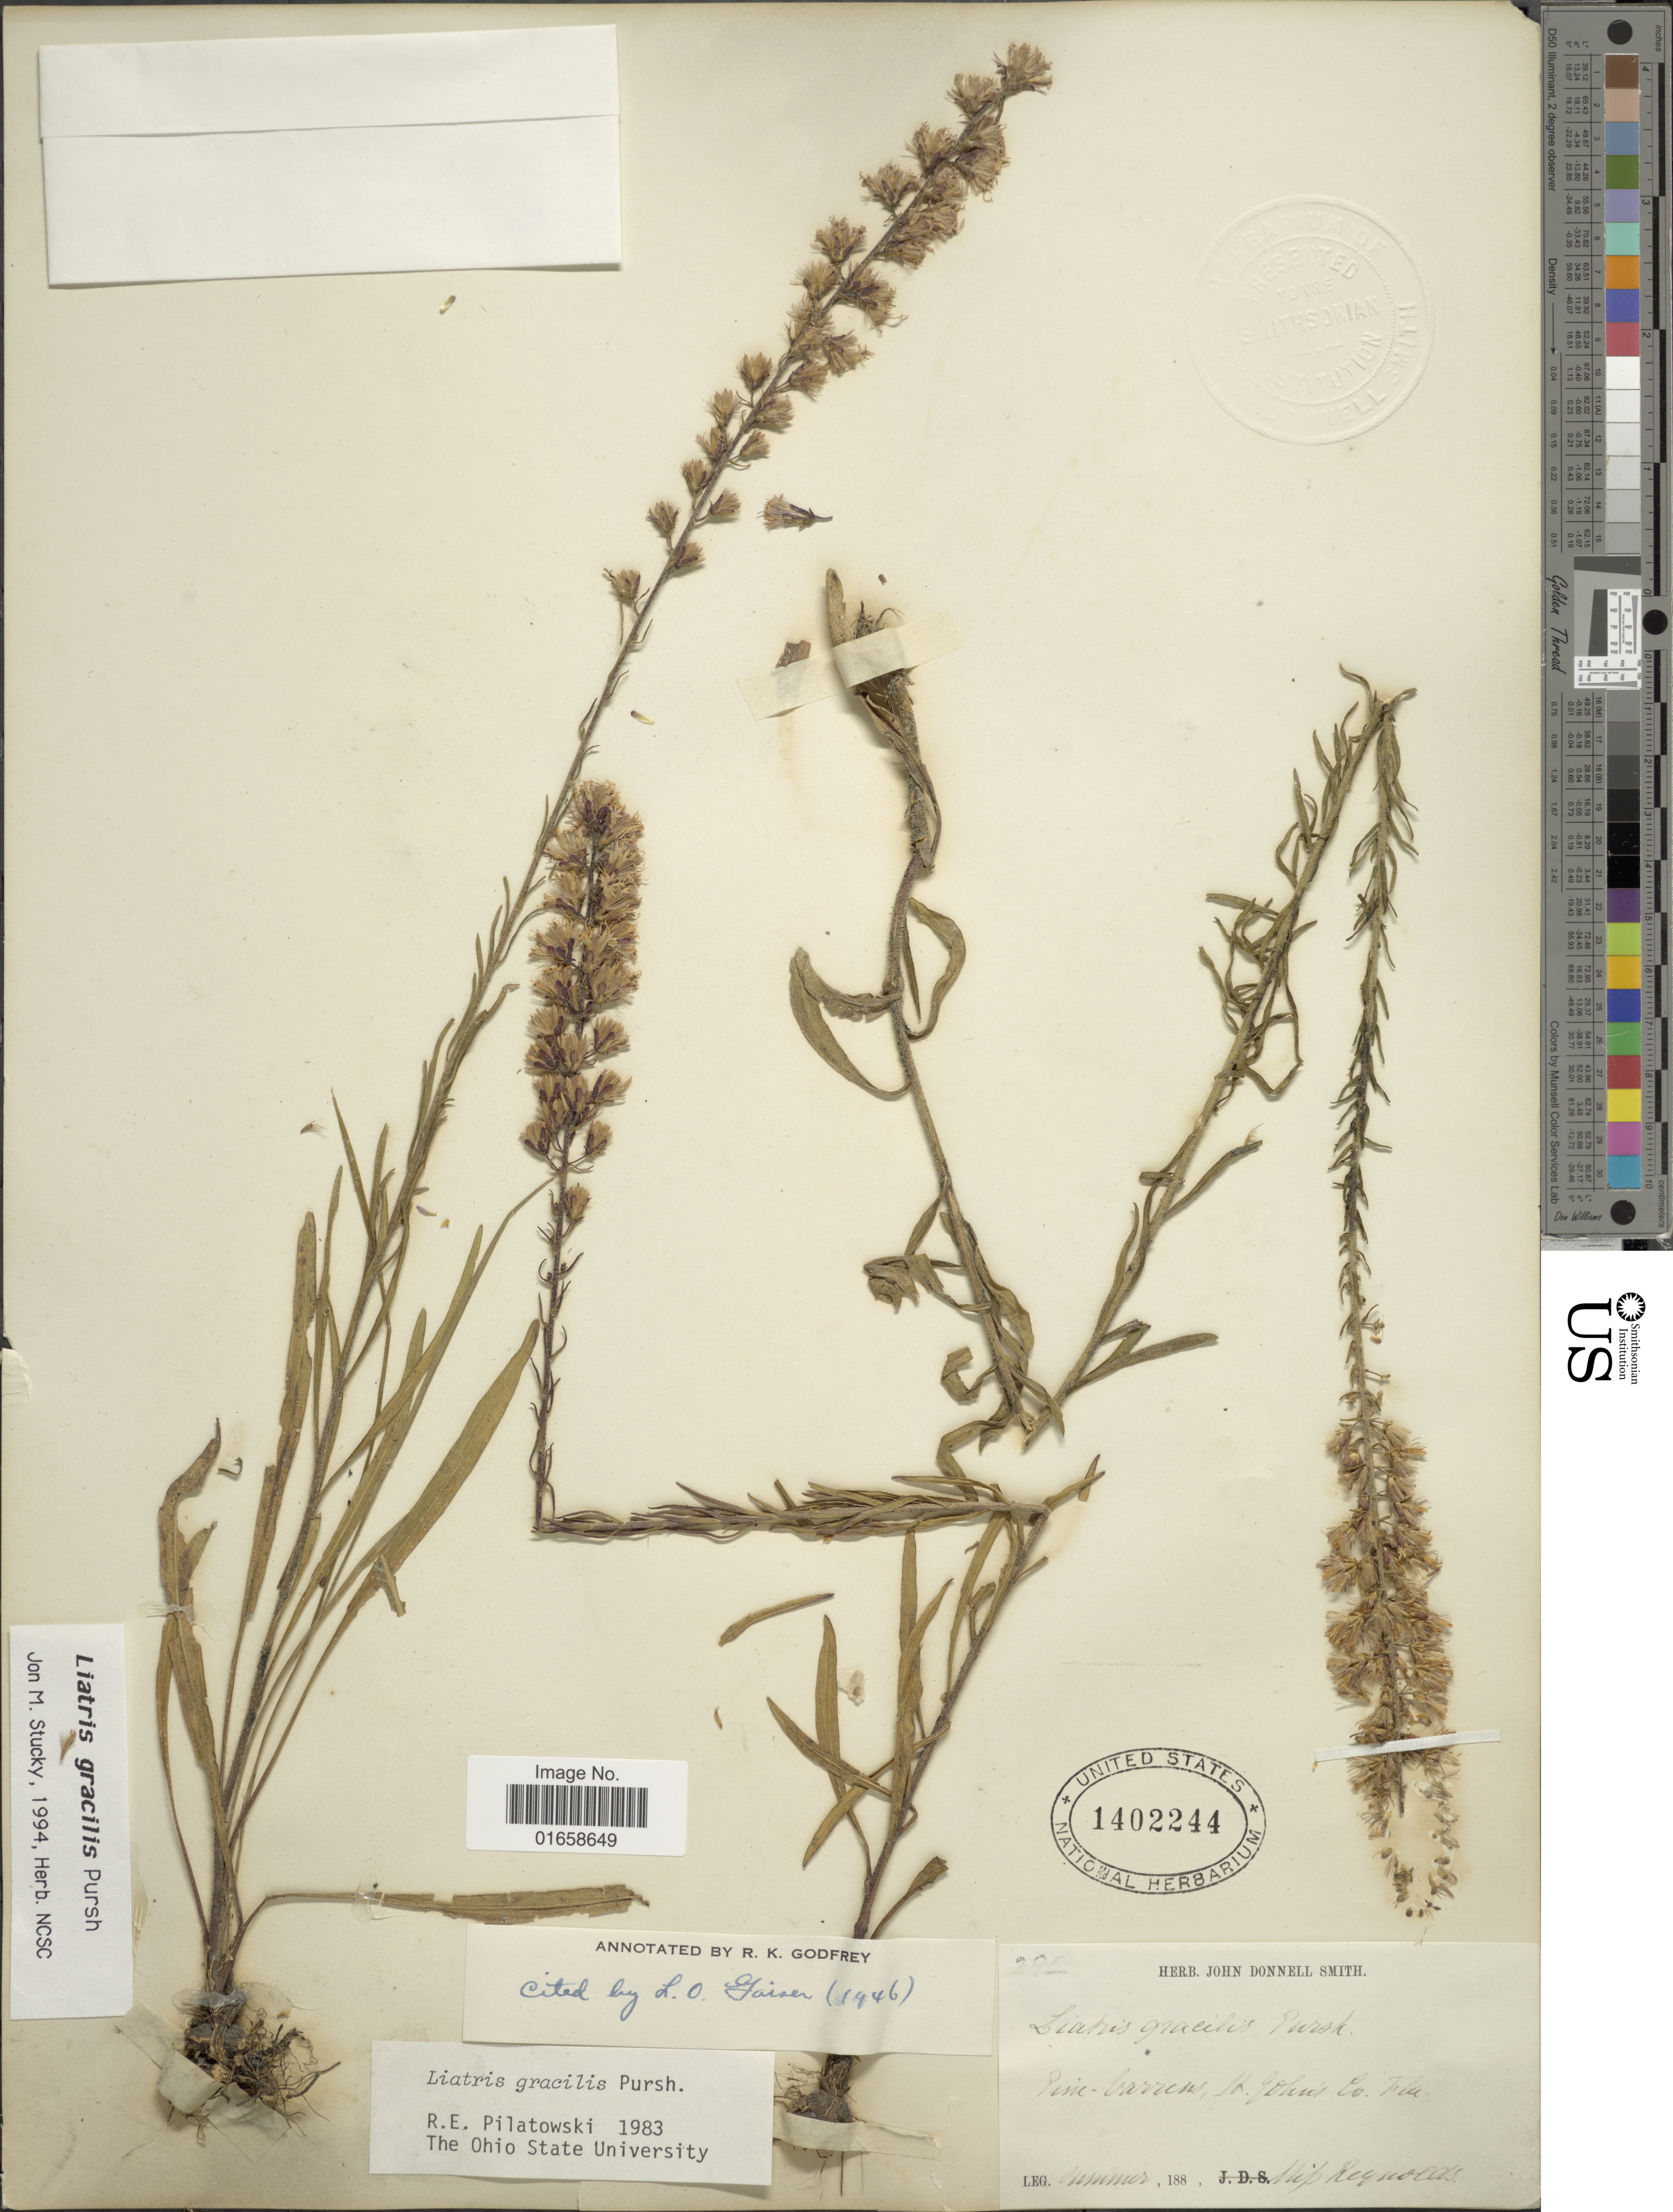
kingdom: Plantae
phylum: Tracheophyta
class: Magnoliopsida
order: Asterales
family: Asteraceae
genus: Liatris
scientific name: Liatris gracilis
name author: Pursh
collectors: -. Reynolds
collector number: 292*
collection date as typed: Summer 188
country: United States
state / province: Florida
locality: Pine-barrens, St. Johns Co.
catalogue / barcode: US 1402244